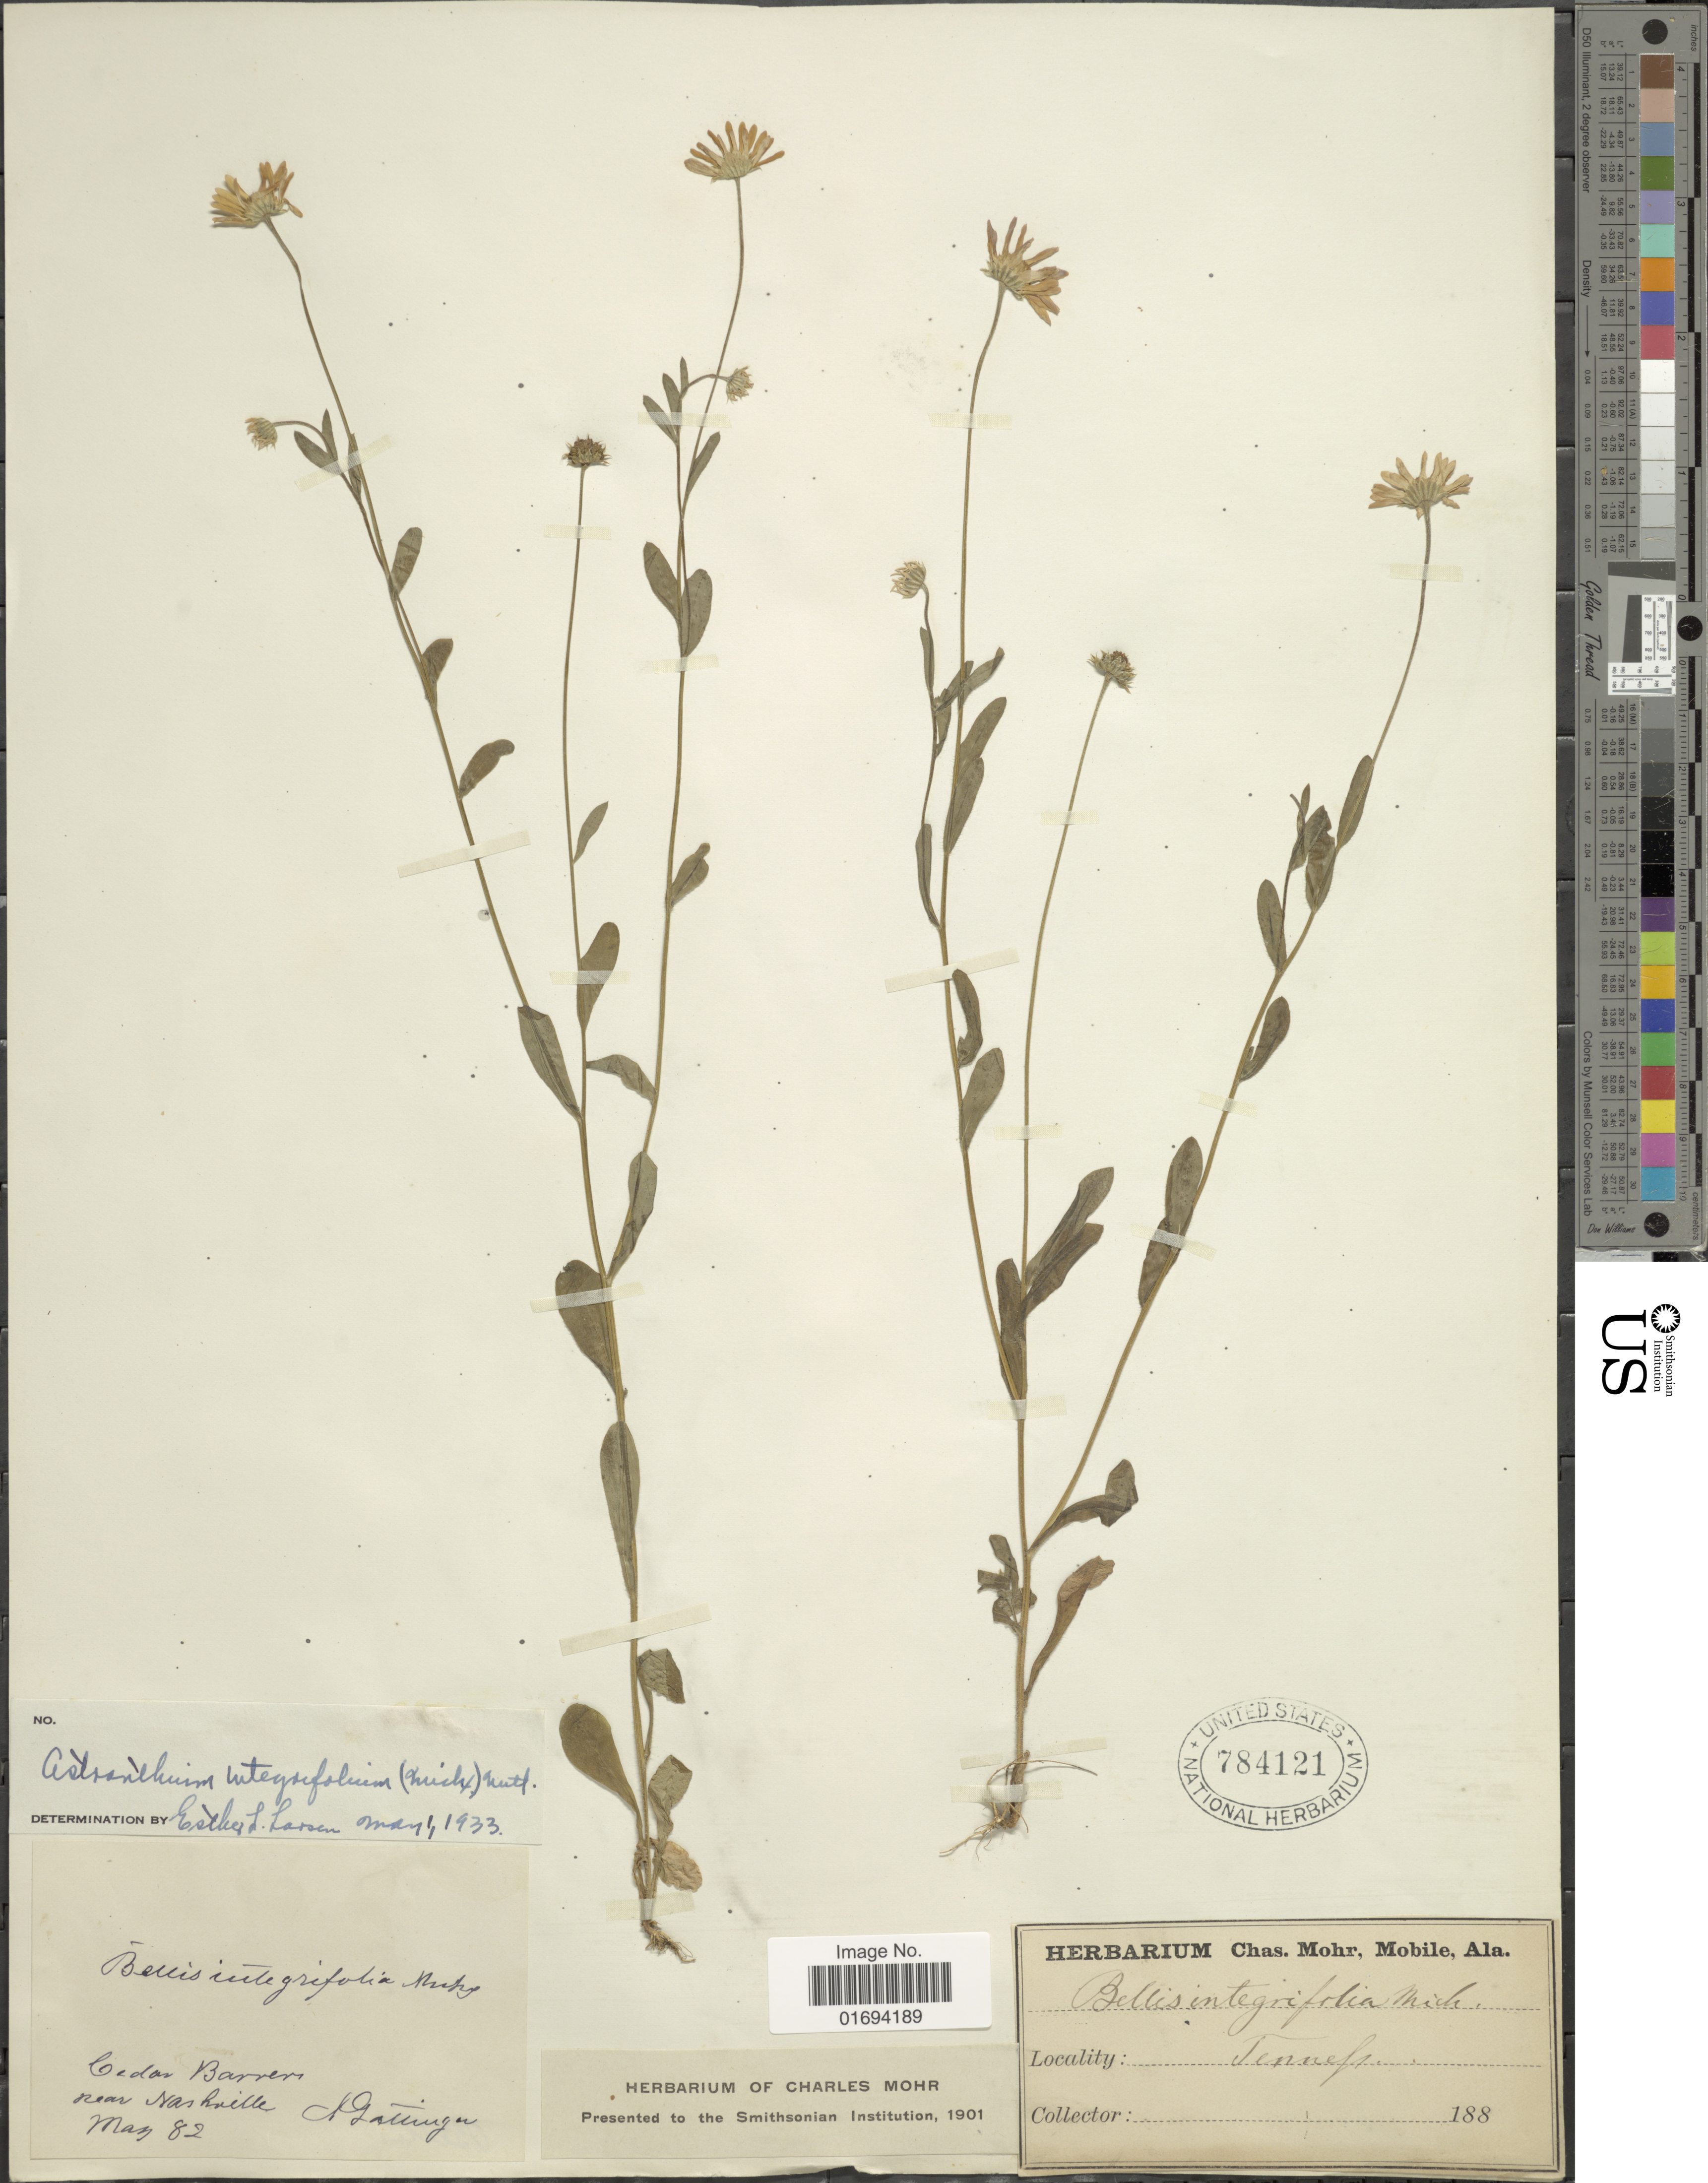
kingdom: Plantae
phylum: Tracheophyta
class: Magnoliopsida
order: Asterales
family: Asteraceae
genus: Astranthium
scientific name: Astranthium integrifolium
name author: (Michx.) Nutt.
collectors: A. Gattinger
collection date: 1882-05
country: United States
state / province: Tennessee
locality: Cedas Barren, near Nashville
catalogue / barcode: US 784121